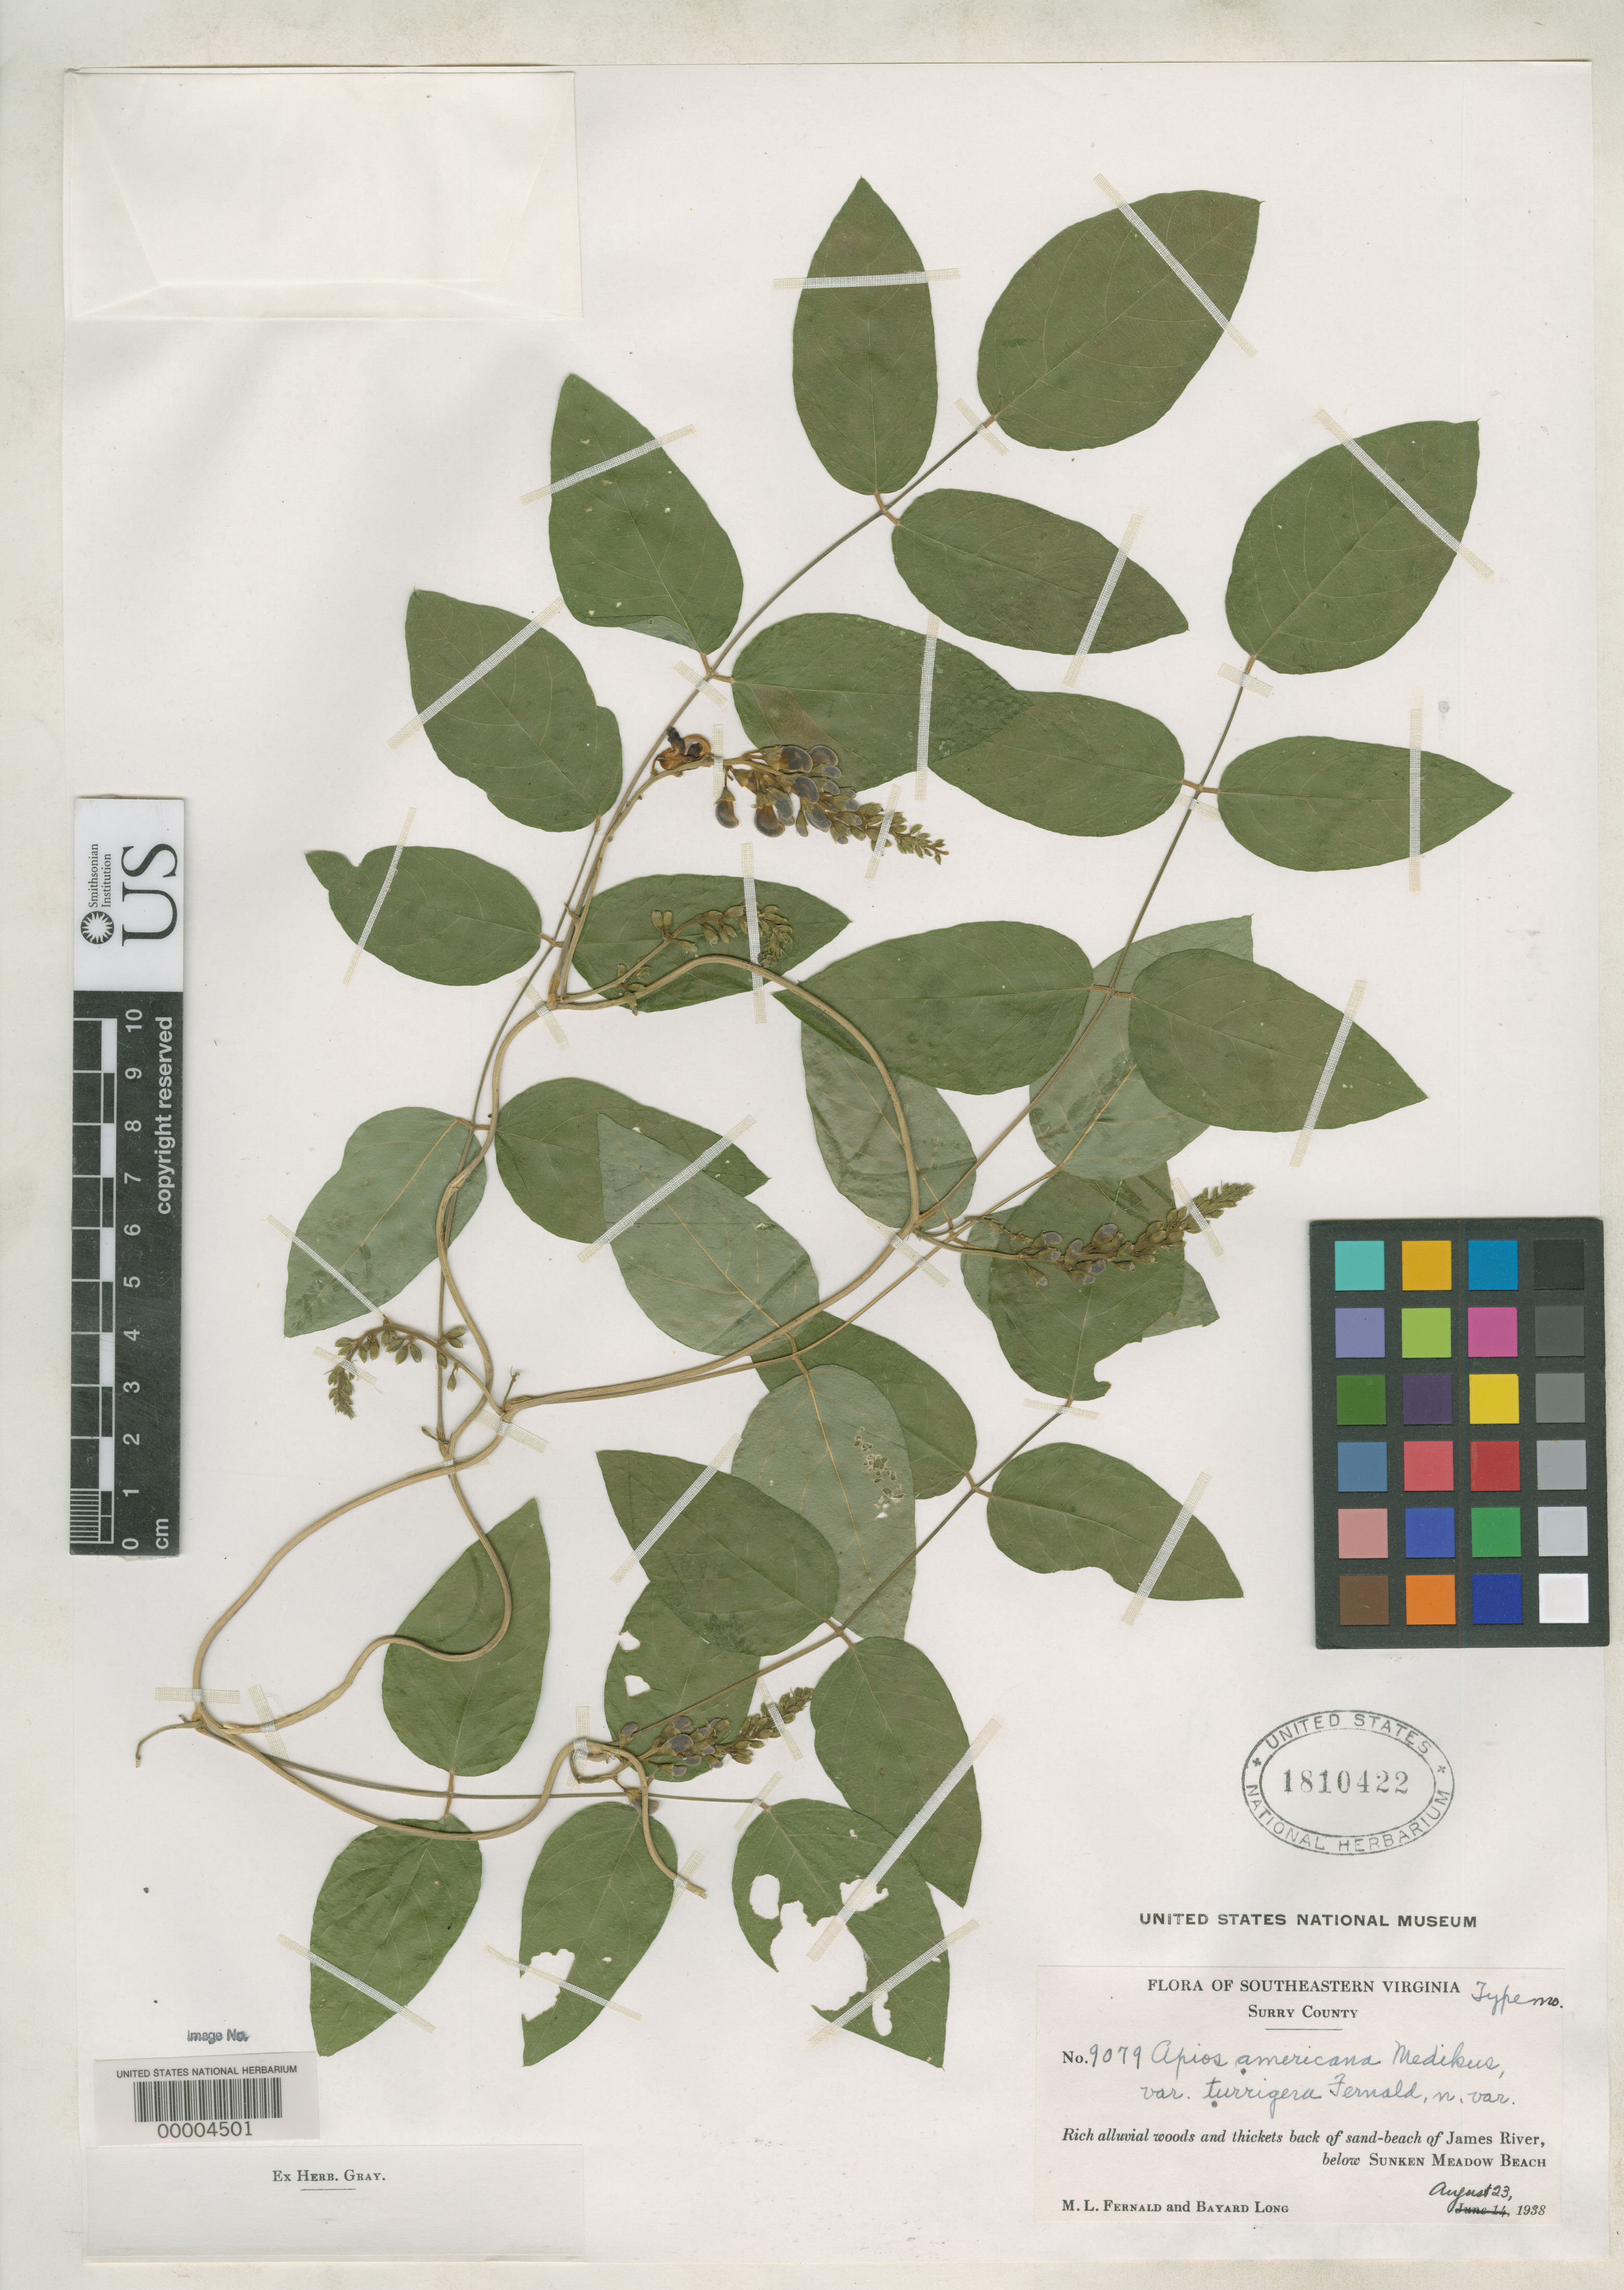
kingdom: Plantae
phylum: Tracheophyta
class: Magnoliopsida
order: Fabales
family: Fabaceae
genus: Apios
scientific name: Apios americana var. turrigera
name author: Fernald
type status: Isotype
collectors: M. L. Fernald & B. H. Long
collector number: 9079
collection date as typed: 23 Aug 1938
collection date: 1938-08-23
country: United States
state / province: Virginia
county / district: Surry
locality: Sand beach of James River, below Sunken Meadow Beach.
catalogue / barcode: US 1810422